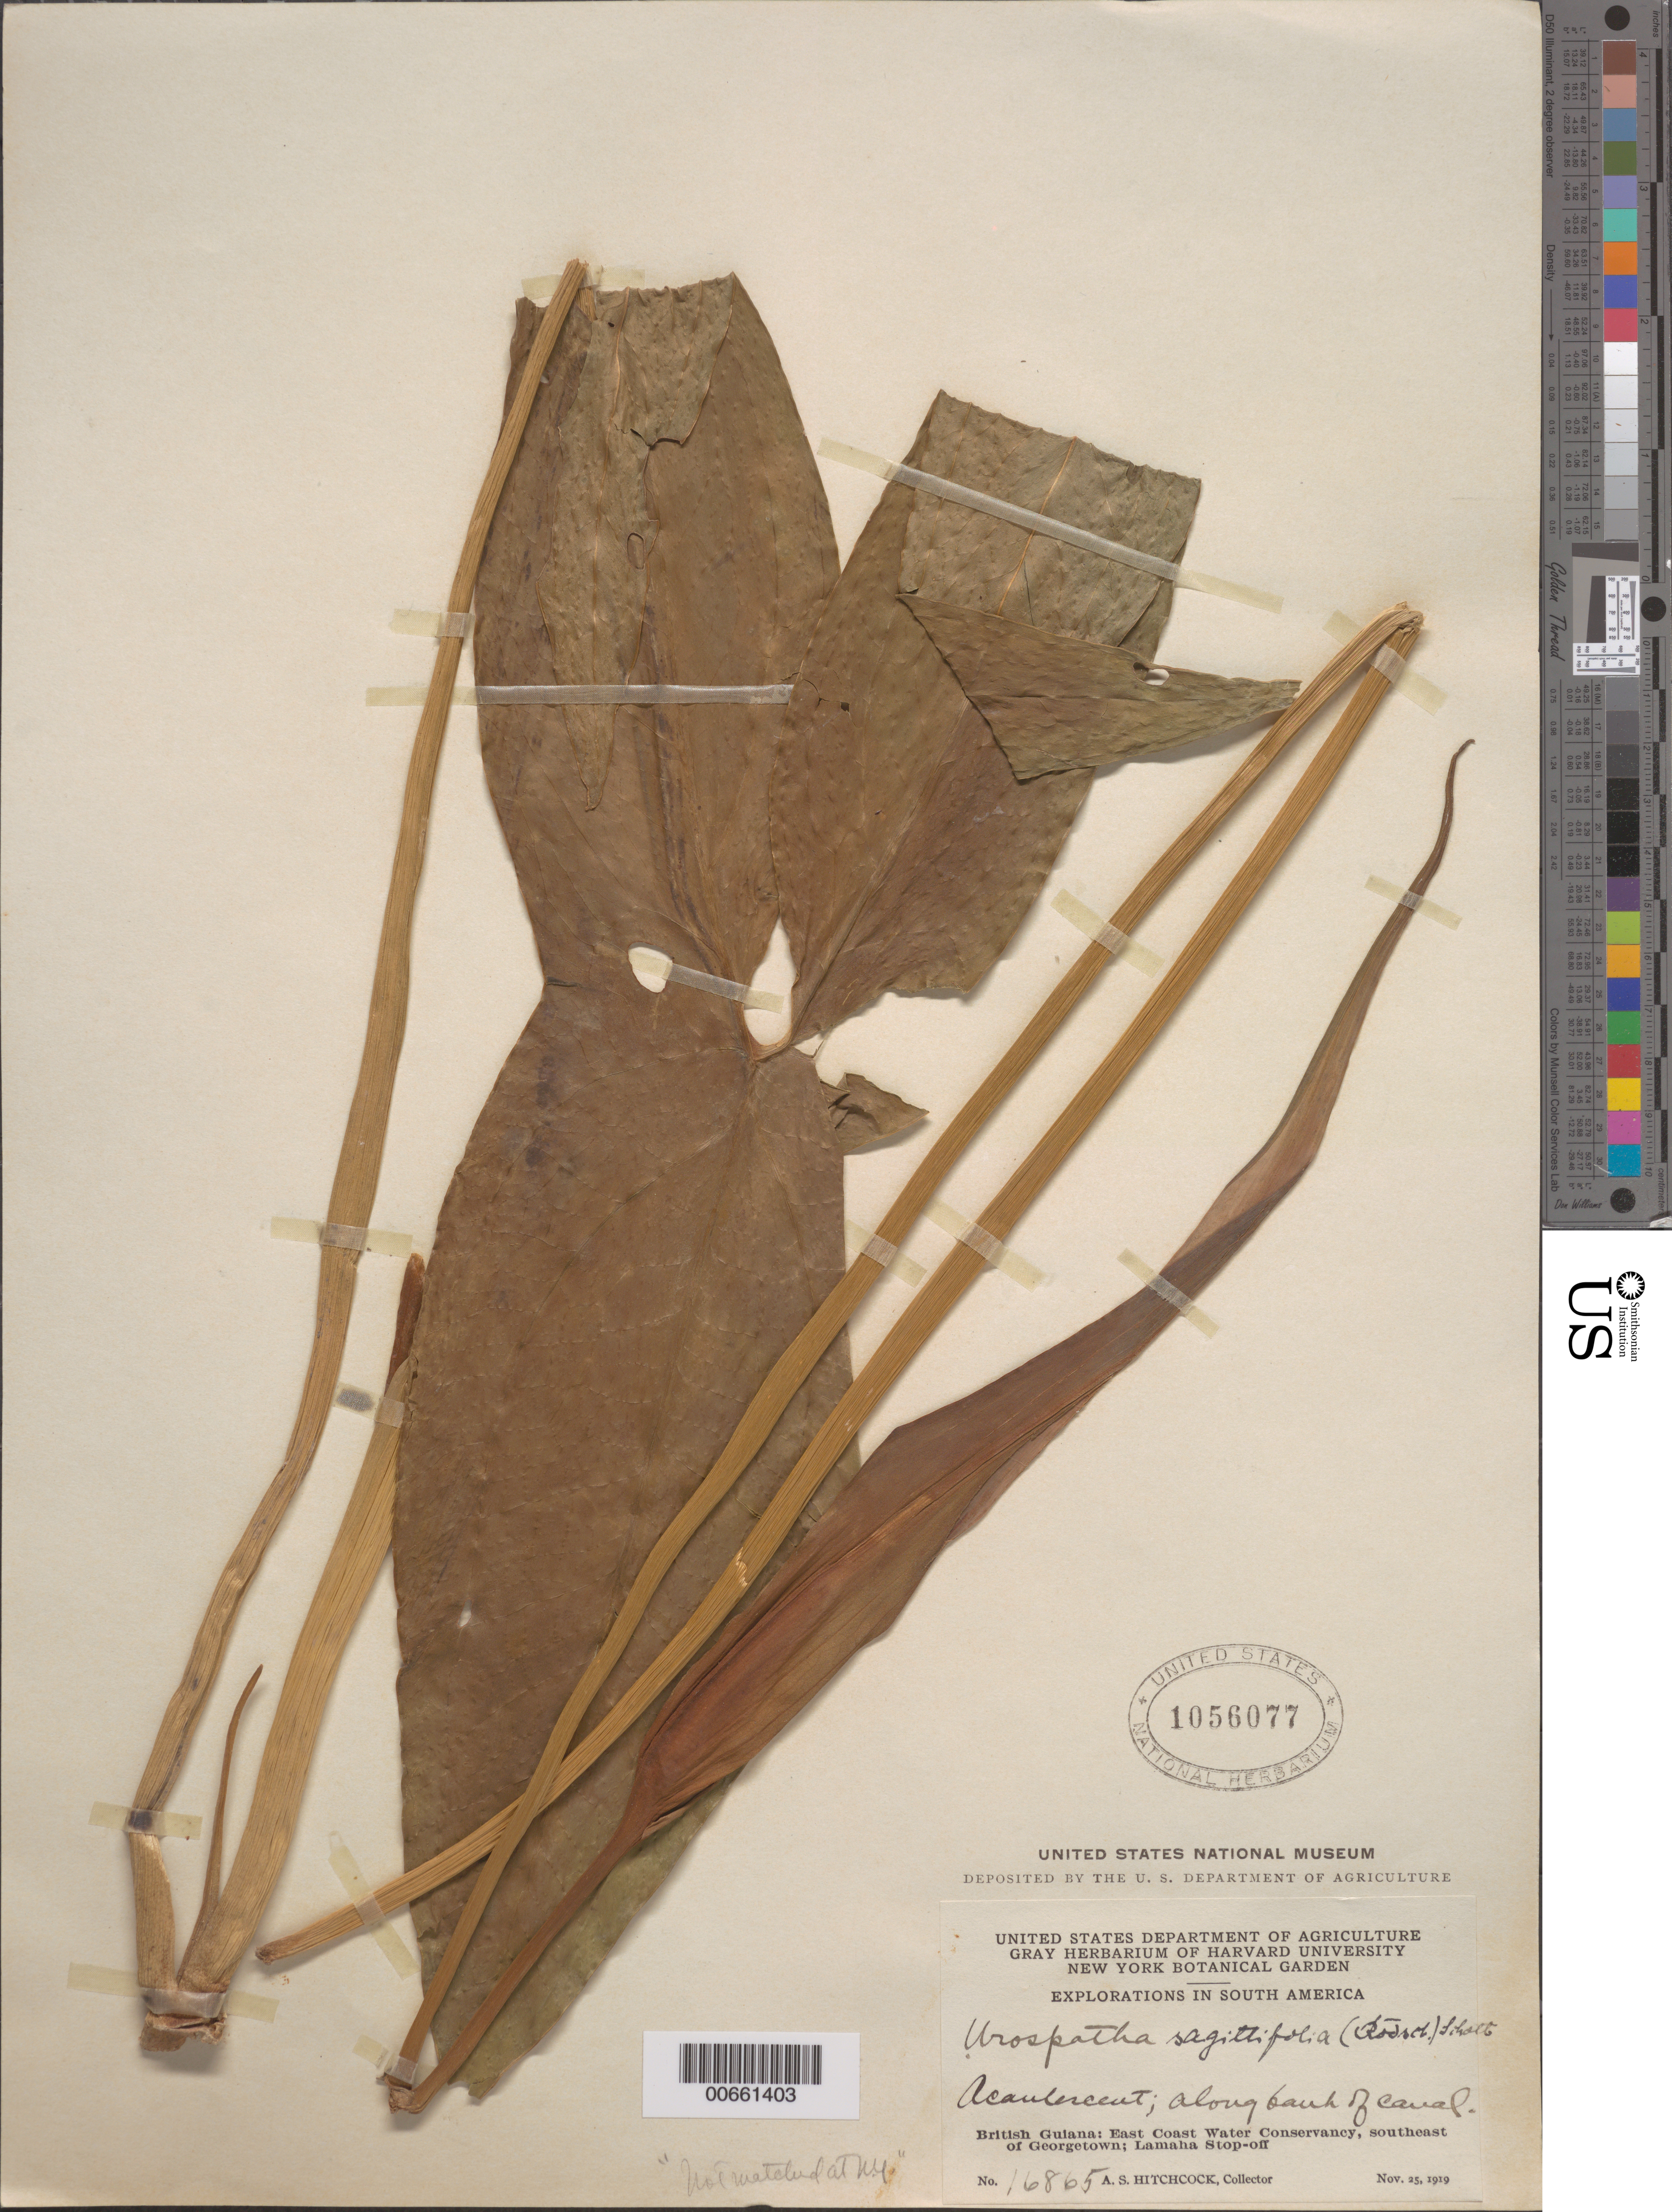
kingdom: Plantae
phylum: Tracheophyta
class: Liliopsida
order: Alismatales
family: Araceae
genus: Urospatha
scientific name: Urospatha sagittifolia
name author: (Rudge) Schott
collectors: A. S. Hitchcock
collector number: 16865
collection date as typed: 25-Nov-19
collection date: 1919-11-25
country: Guyana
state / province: Demerara-Mahaica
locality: Lamaha Stop-Off, Georgetown, SE of, East Coast Water Conservancy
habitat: Along bank of canal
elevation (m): -2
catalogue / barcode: US 1056077